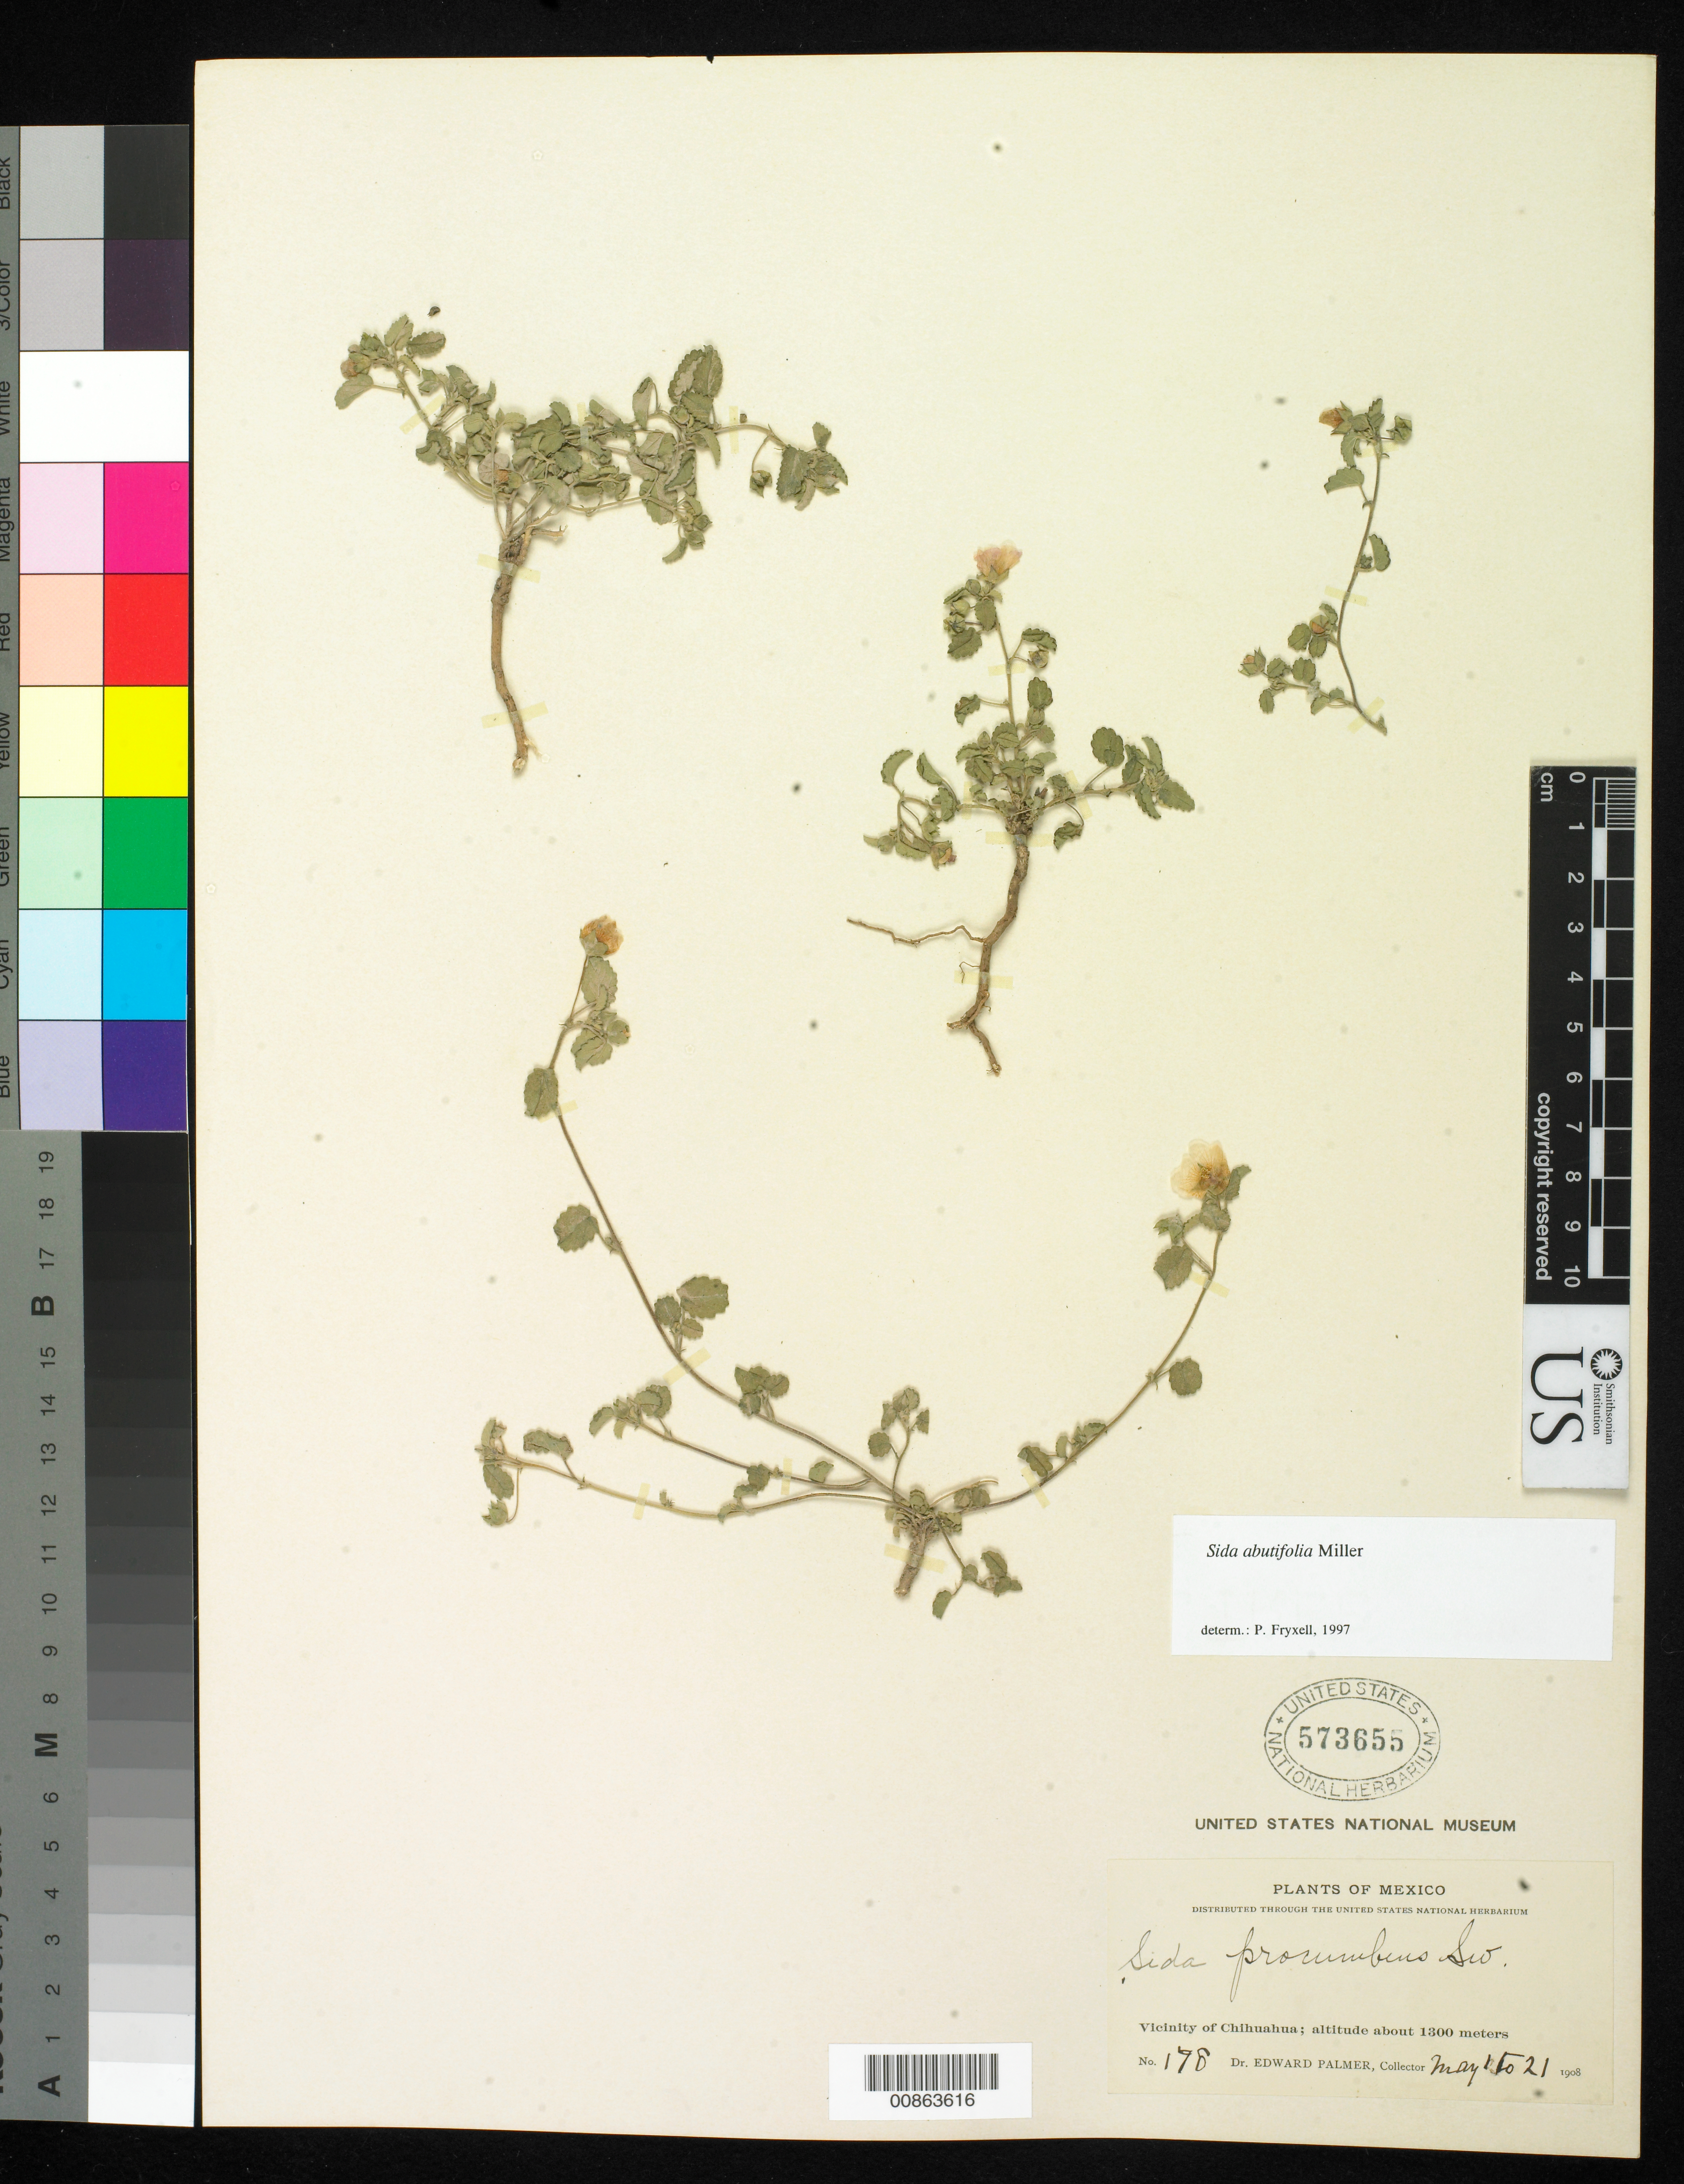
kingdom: Plantae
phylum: Tracheophyta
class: Magnoliopsida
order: Malvales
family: Malvaceae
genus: Sida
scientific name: Sida abutilifolia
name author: Mill.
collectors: E. Palmer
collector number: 178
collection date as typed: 01 May 1908 to 21 May 1908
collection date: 1908-05-01/1908-05-21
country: Mexico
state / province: Chihuahua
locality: Vicinity of Chihuahua.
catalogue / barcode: US 573655